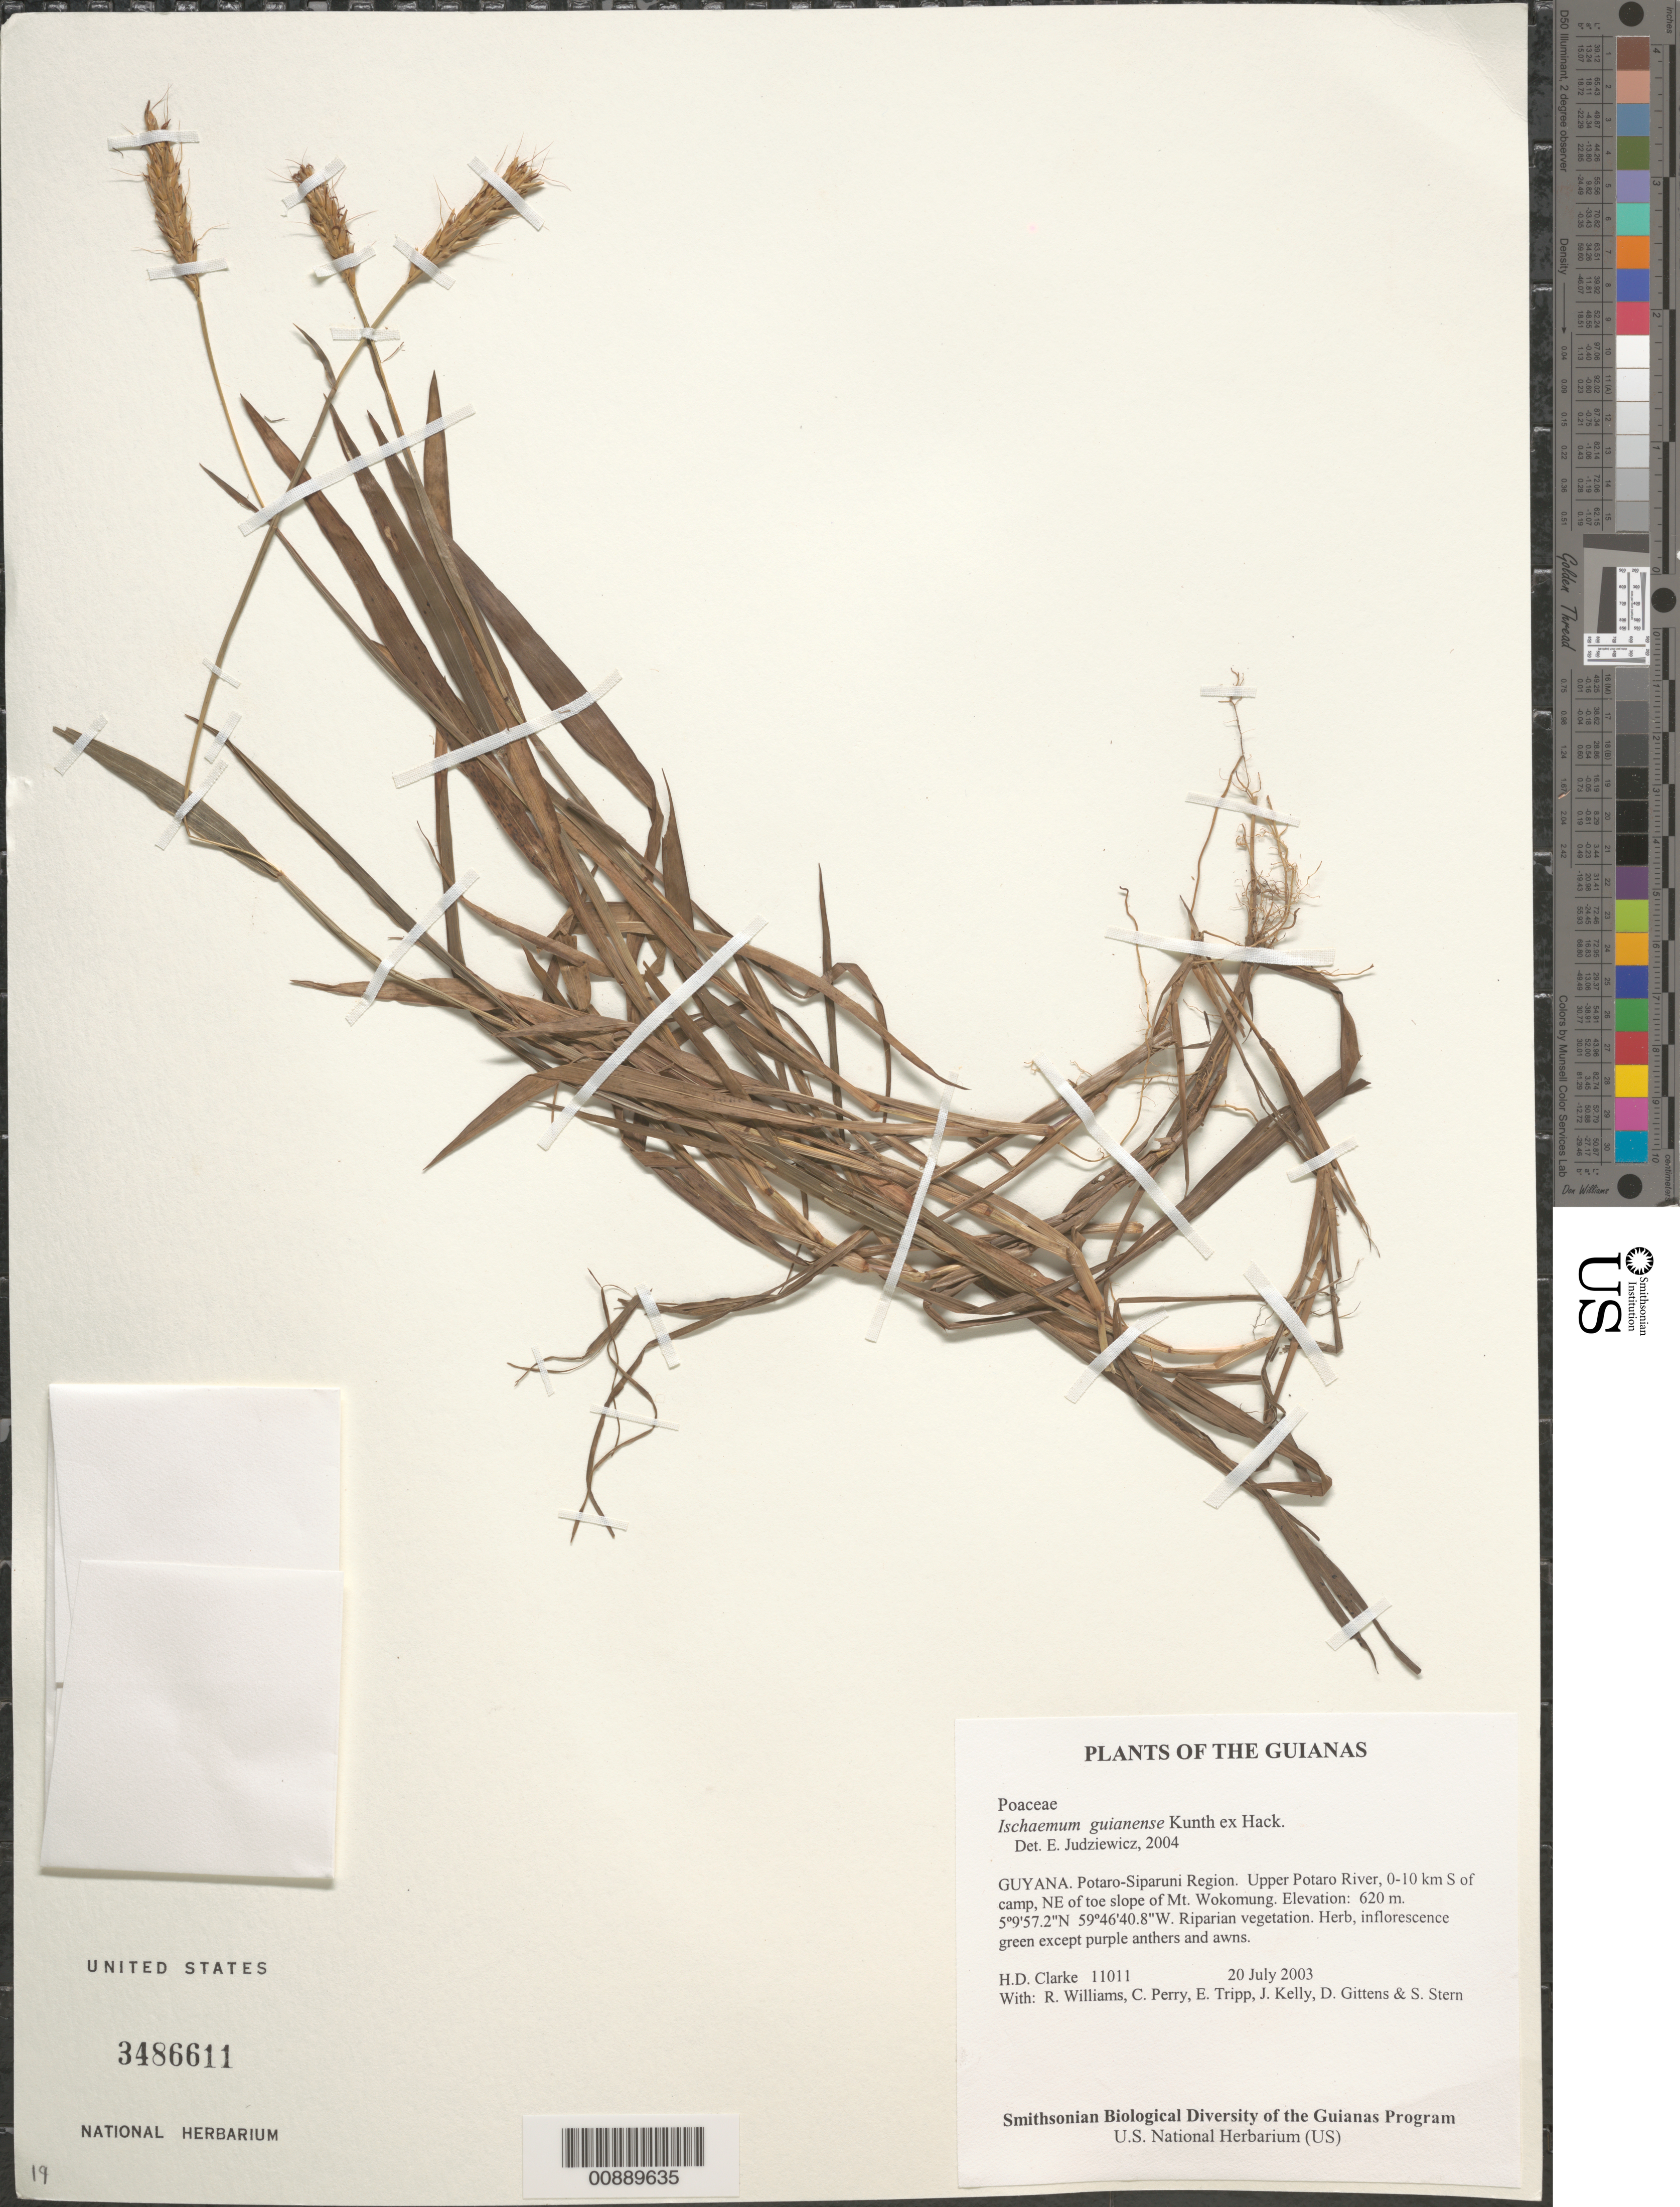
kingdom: Plantae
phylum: Tracheophyta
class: Liliopsida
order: Poales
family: Poaceae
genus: Ischaemum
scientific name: Ischaemum guianense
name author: Kunth ex Hack.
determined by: Judziewicz, E. J.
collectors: H. D. Clarke, R. Williams, C. Perry, E. Tripp, J. Kelly, D. Gittens & S. R. Stern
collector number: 11011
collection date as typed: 20 July 2003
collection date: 2003-07-20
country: Guyana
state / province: Potaro-Siparuni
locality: Upper Potaro River, 0-10 km S of camp, NE of toe slope of Mt. Wokomung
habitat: Riparian vegetation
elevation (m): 620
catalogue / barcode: US 3486611